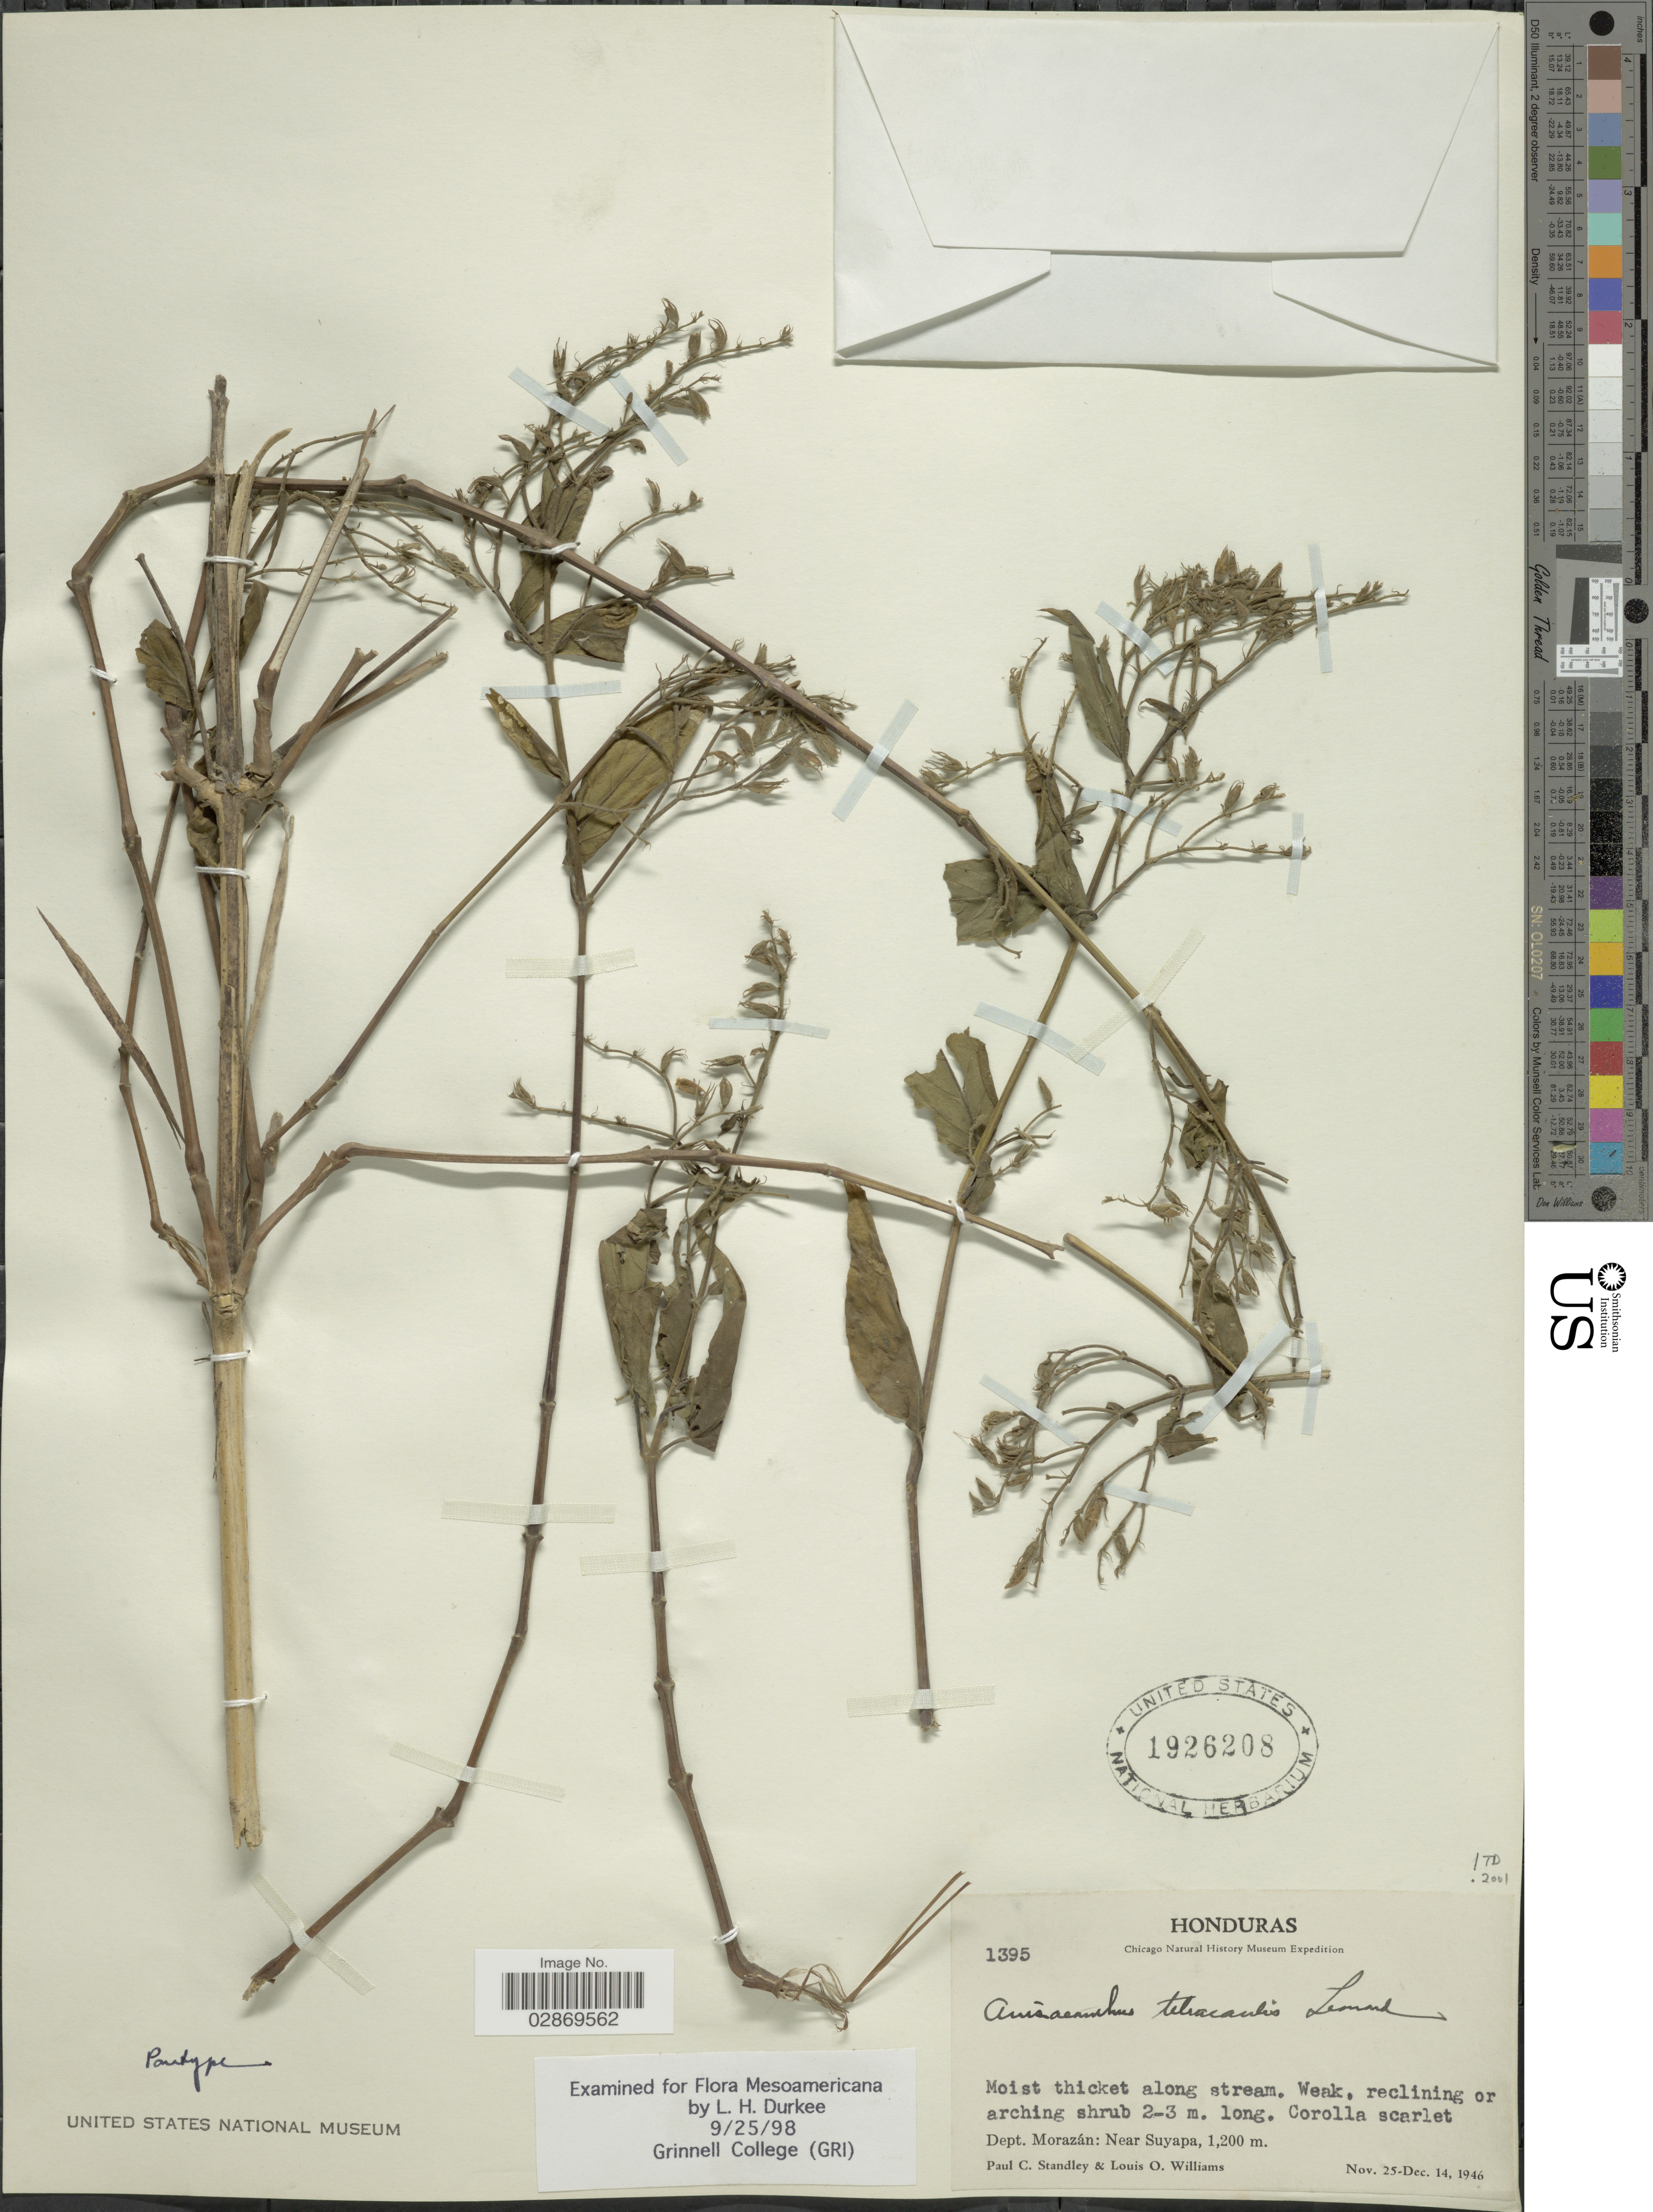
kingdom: Plantae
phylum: Tracheophyta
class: Magnoliopsida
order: Lamiales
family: Acanthaceae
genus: Anisacanthus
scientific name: Anisacanthus tetracaulis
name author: Leonard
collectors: P. C. Standley & L. O. Williams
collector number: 1395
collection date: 1946-11-25/1946-12-14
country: Honduras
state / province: Fco. Morazán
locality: Moist thicket along stream, Dept. Morazán, Near Suyapa.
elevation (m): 1200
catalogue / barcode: US 1926208